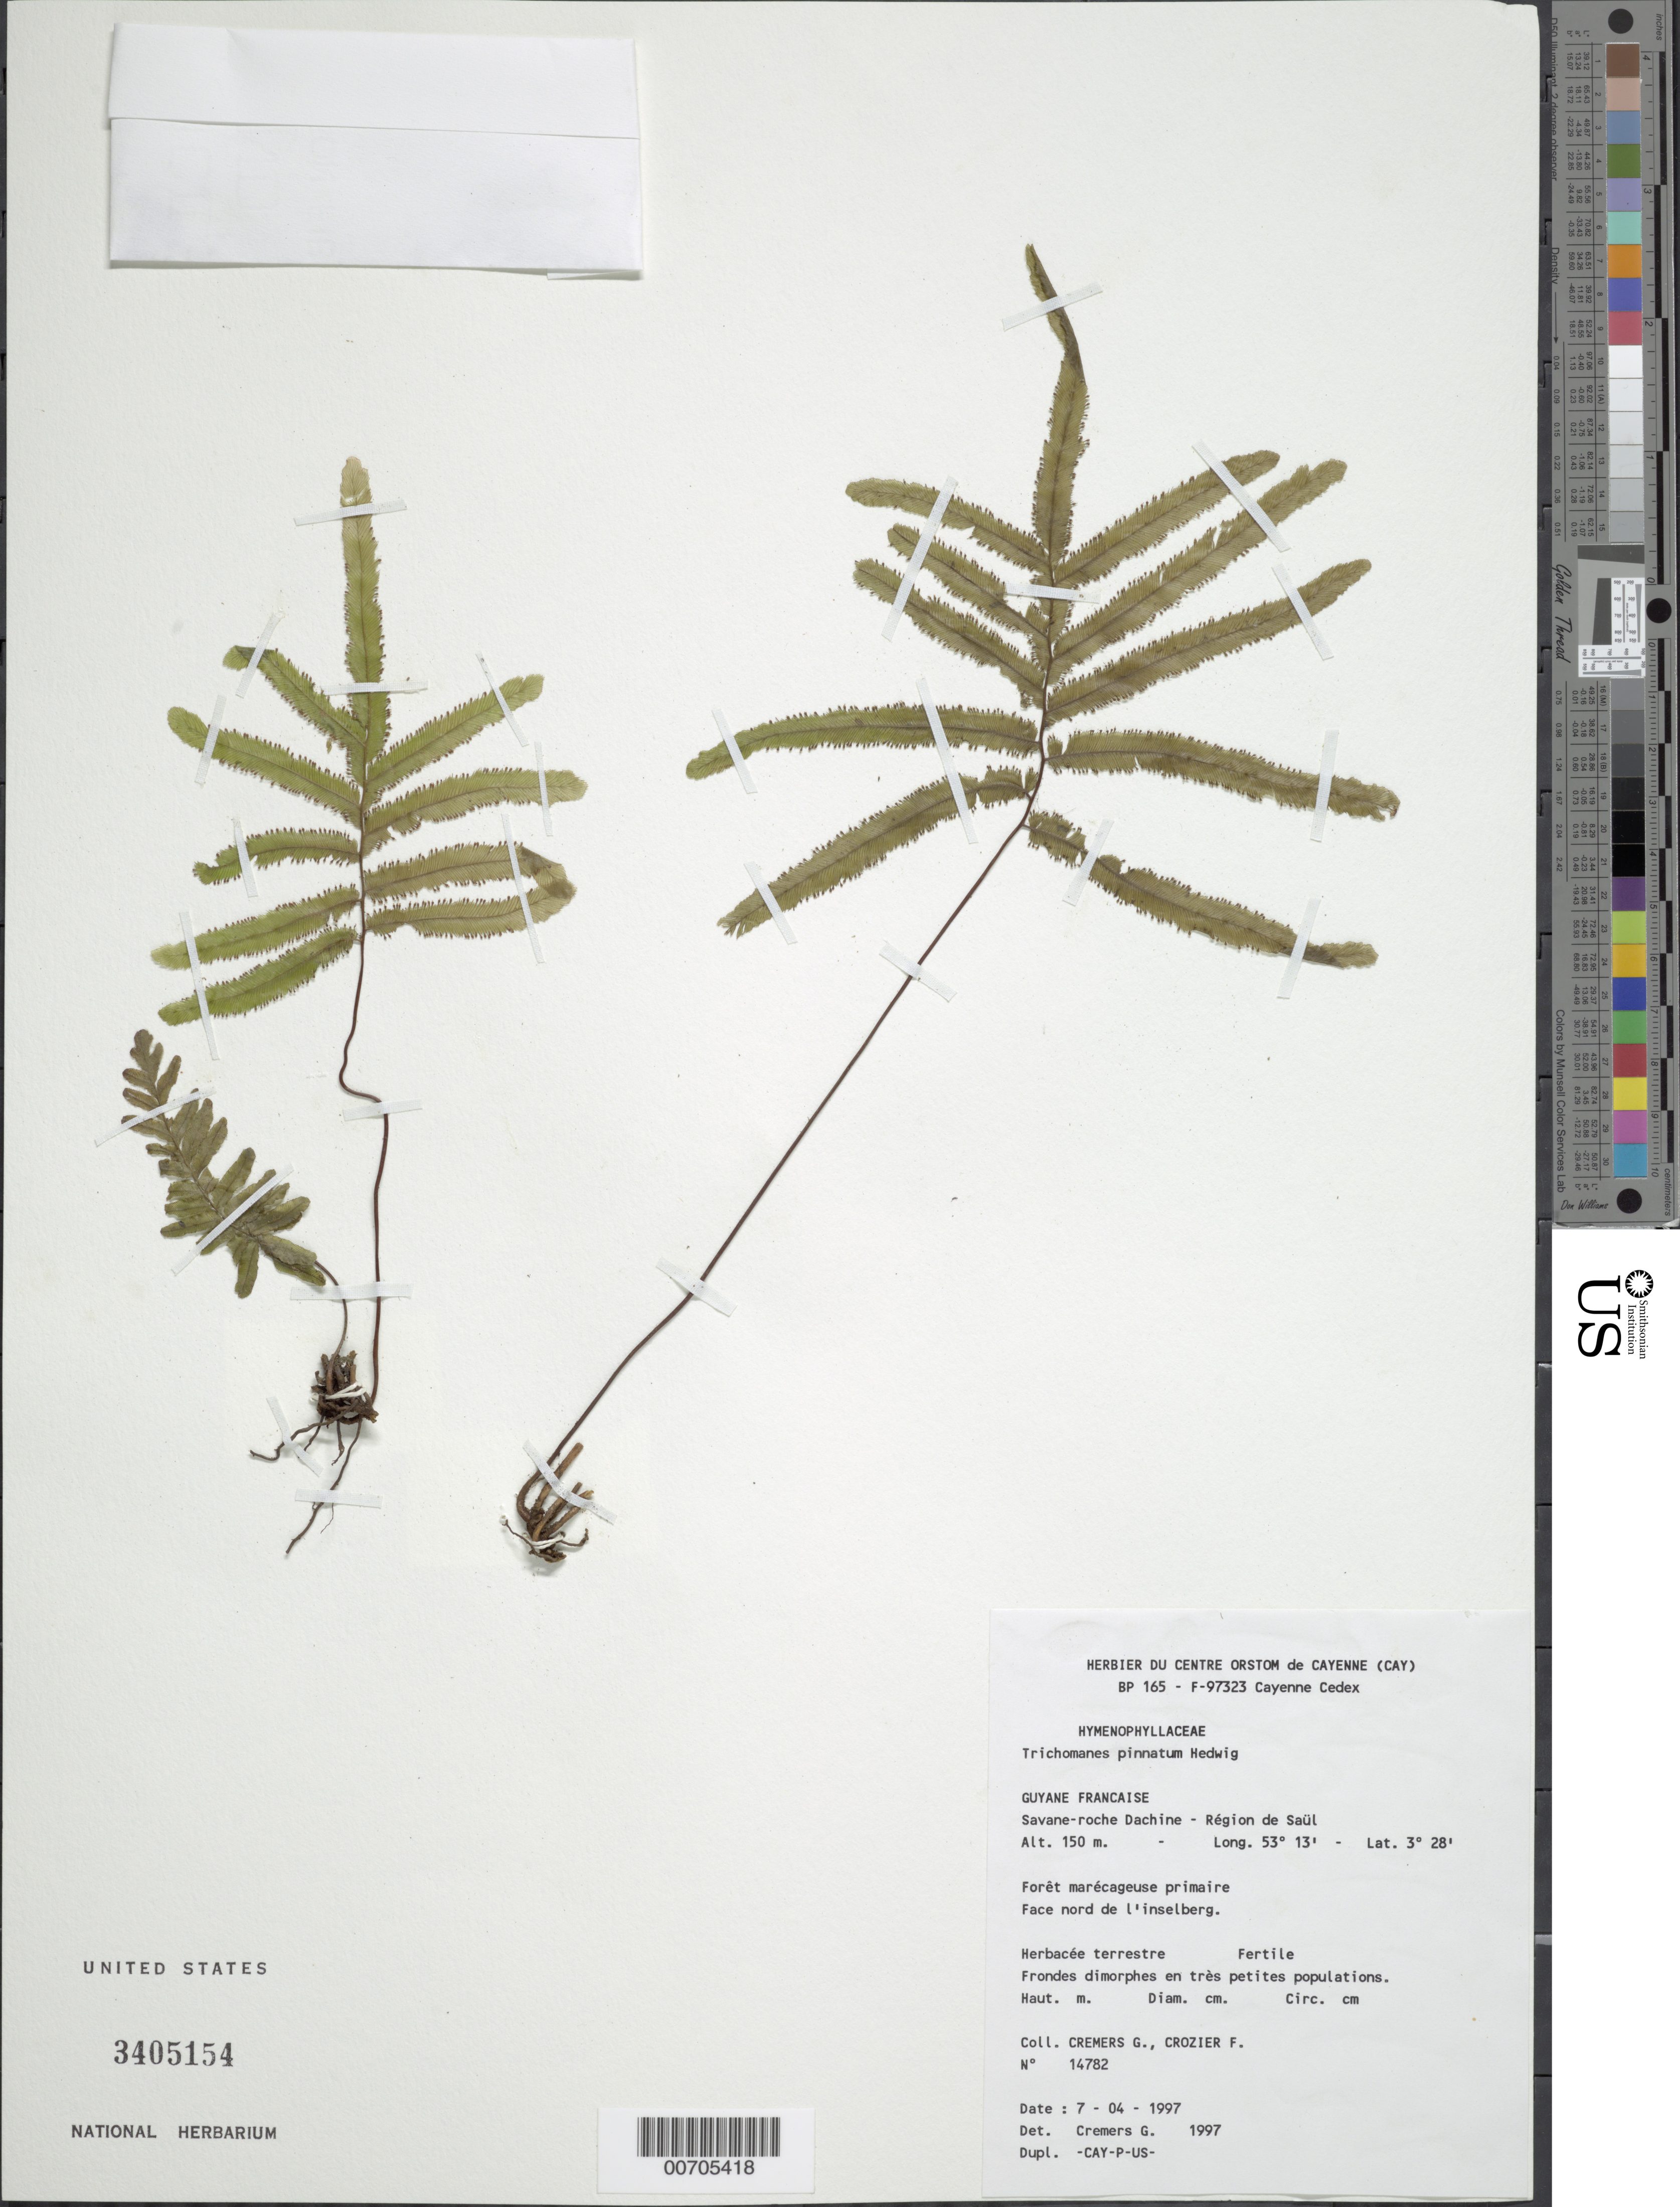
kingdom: Plantae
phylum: Tracheophyta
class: Polypodiopsida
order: Hymenophyllales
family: Hymenophyllaceae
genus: Trichomanes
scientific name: Trichomanes pinnatum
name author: Hedw.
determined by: Cremers, Georges A.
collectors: G. Cremers & F. Crozier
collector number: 14782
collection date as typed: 7-Apr-97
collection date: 1997-04-07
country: French Guiana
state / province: Saint-Laurent-du-Maroni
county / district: Saül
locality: Saül, savane-roche Dachine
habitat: Primary marshy forest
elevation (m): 150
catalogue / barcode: US 3405154